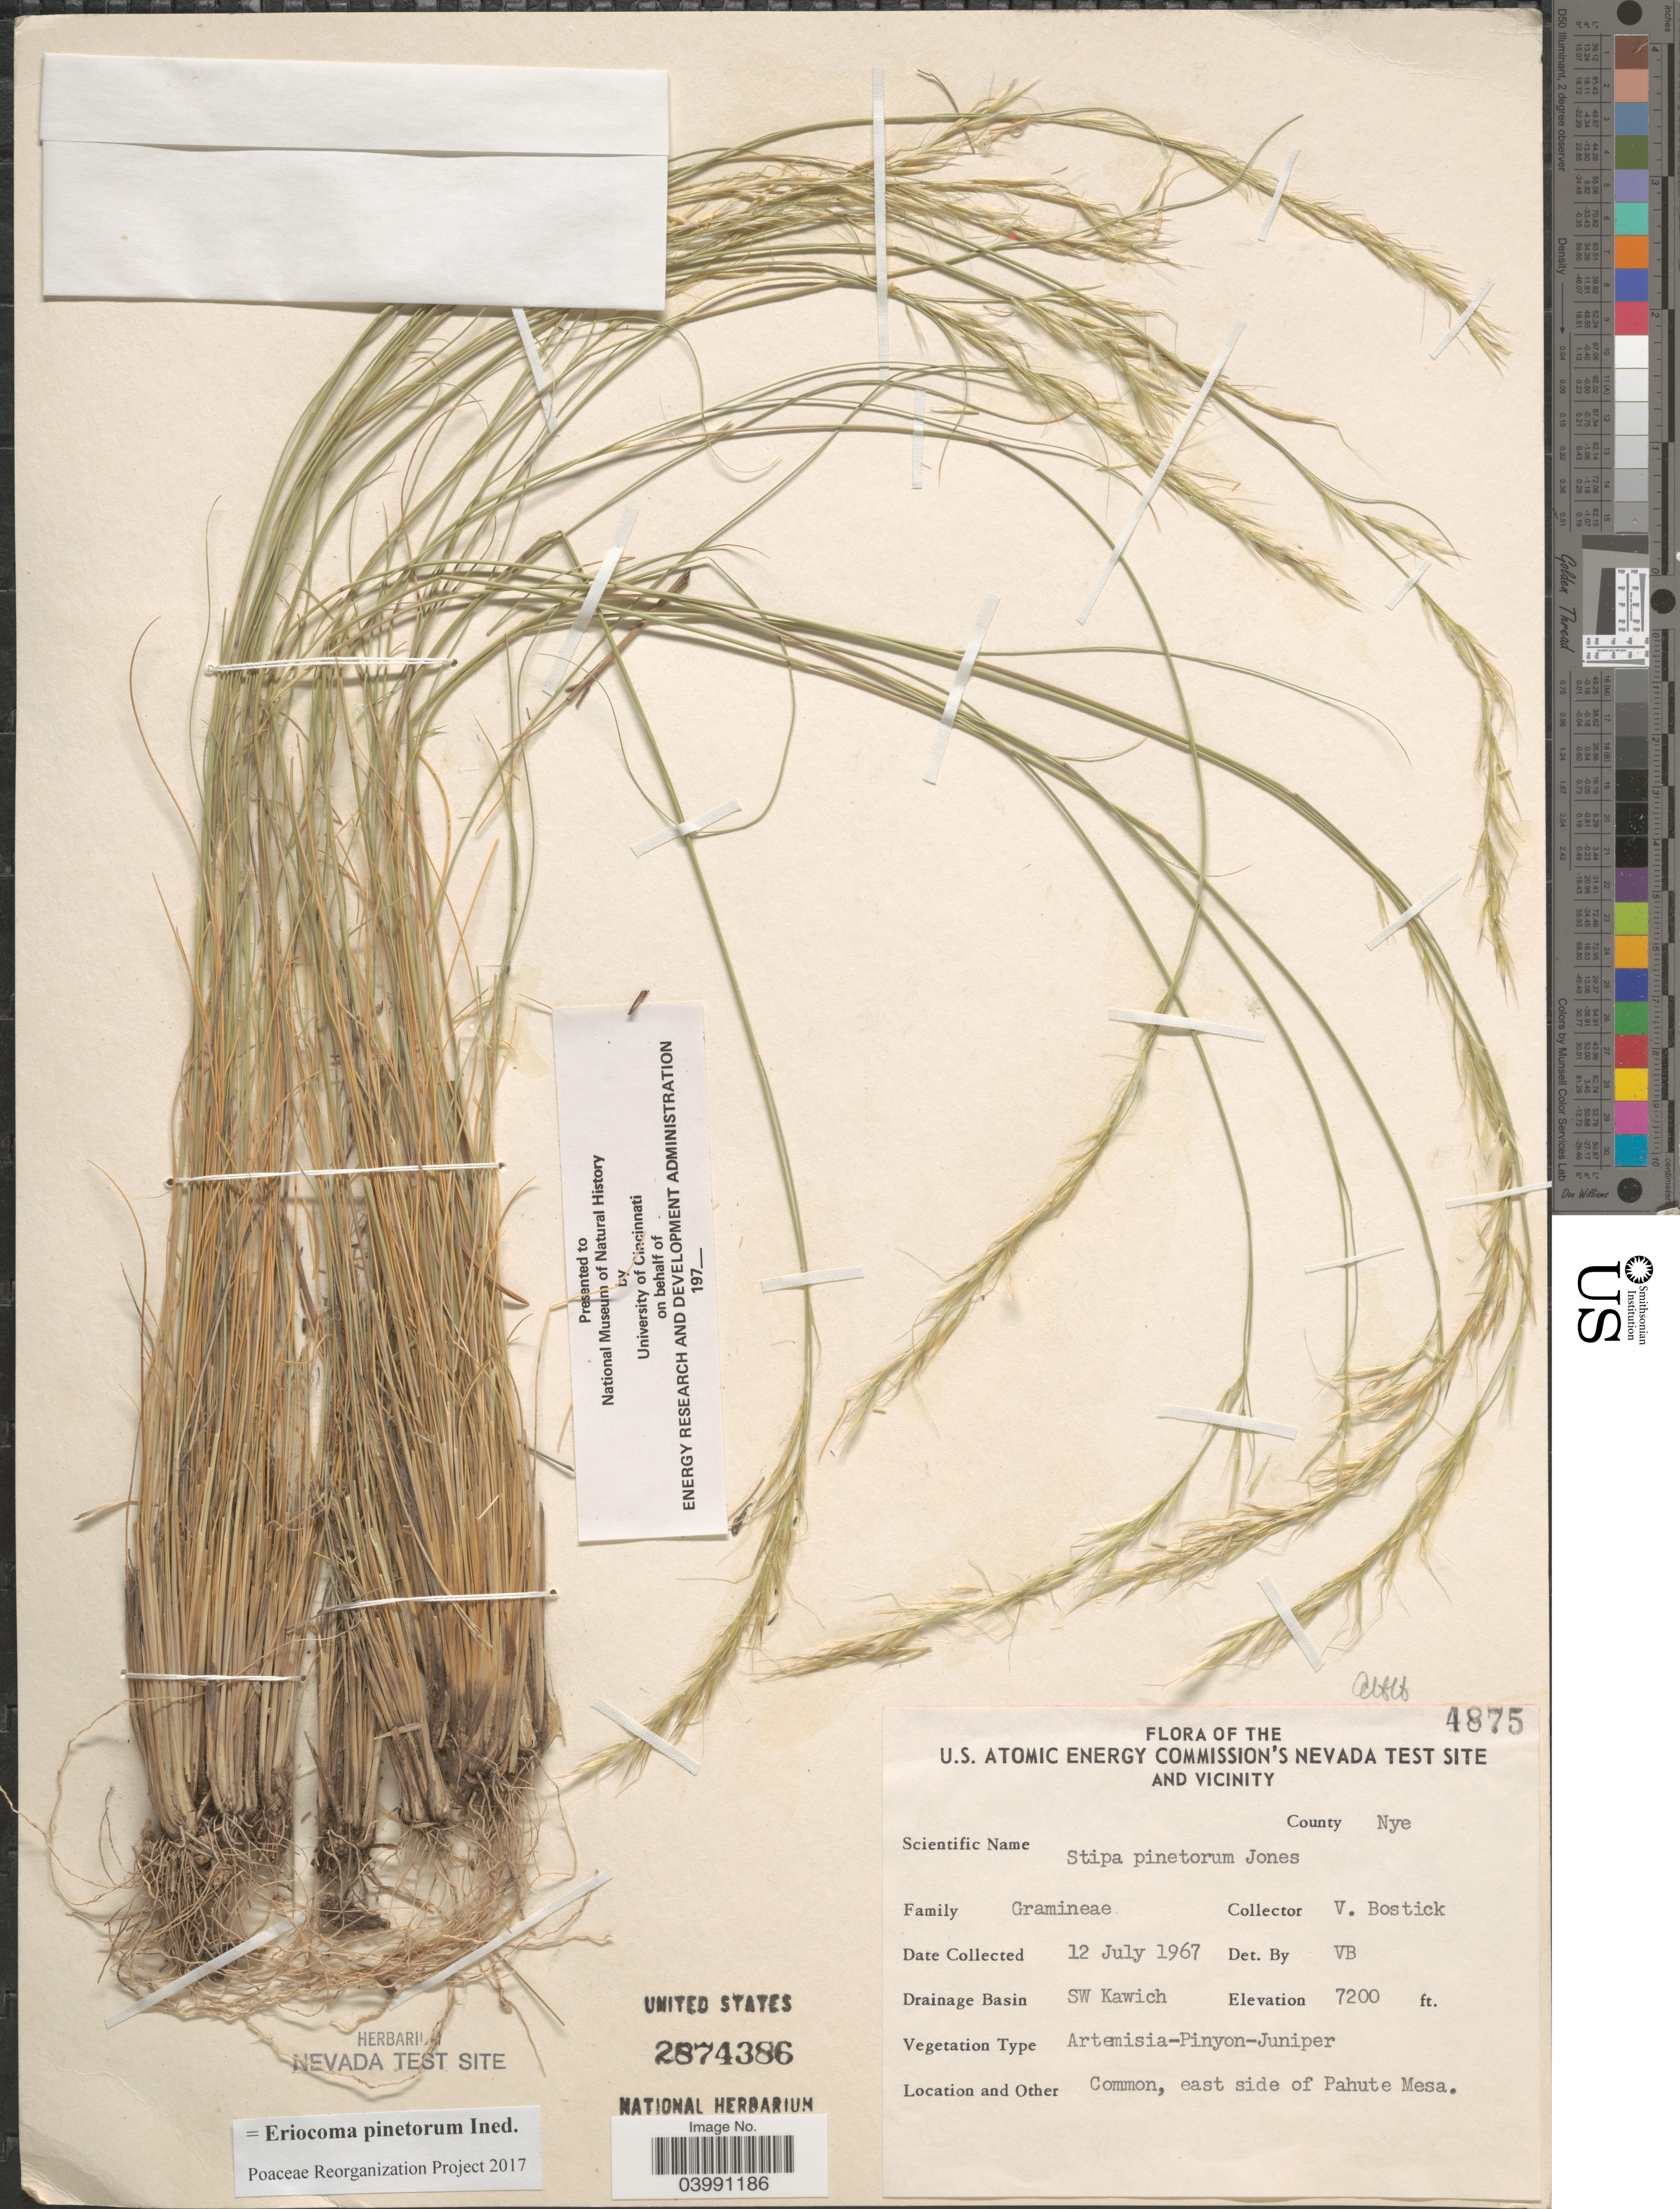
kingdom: Plantae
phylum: Tracheophyta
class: Liliopsida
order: Poales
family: Poaceae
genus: Eriocoma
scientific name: Eriocoma pinetorum ined.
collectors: V. Bostick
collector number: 4875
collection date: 1967-07-12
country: United States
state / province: Nevada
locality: U.S. Atomic Energy Commission's Nevada Test Site and vicinity. County Nye. Drainage Basin SW Kawich. Common, east side of Pahute Mesa.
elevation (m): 2195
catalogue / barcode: US 2874386